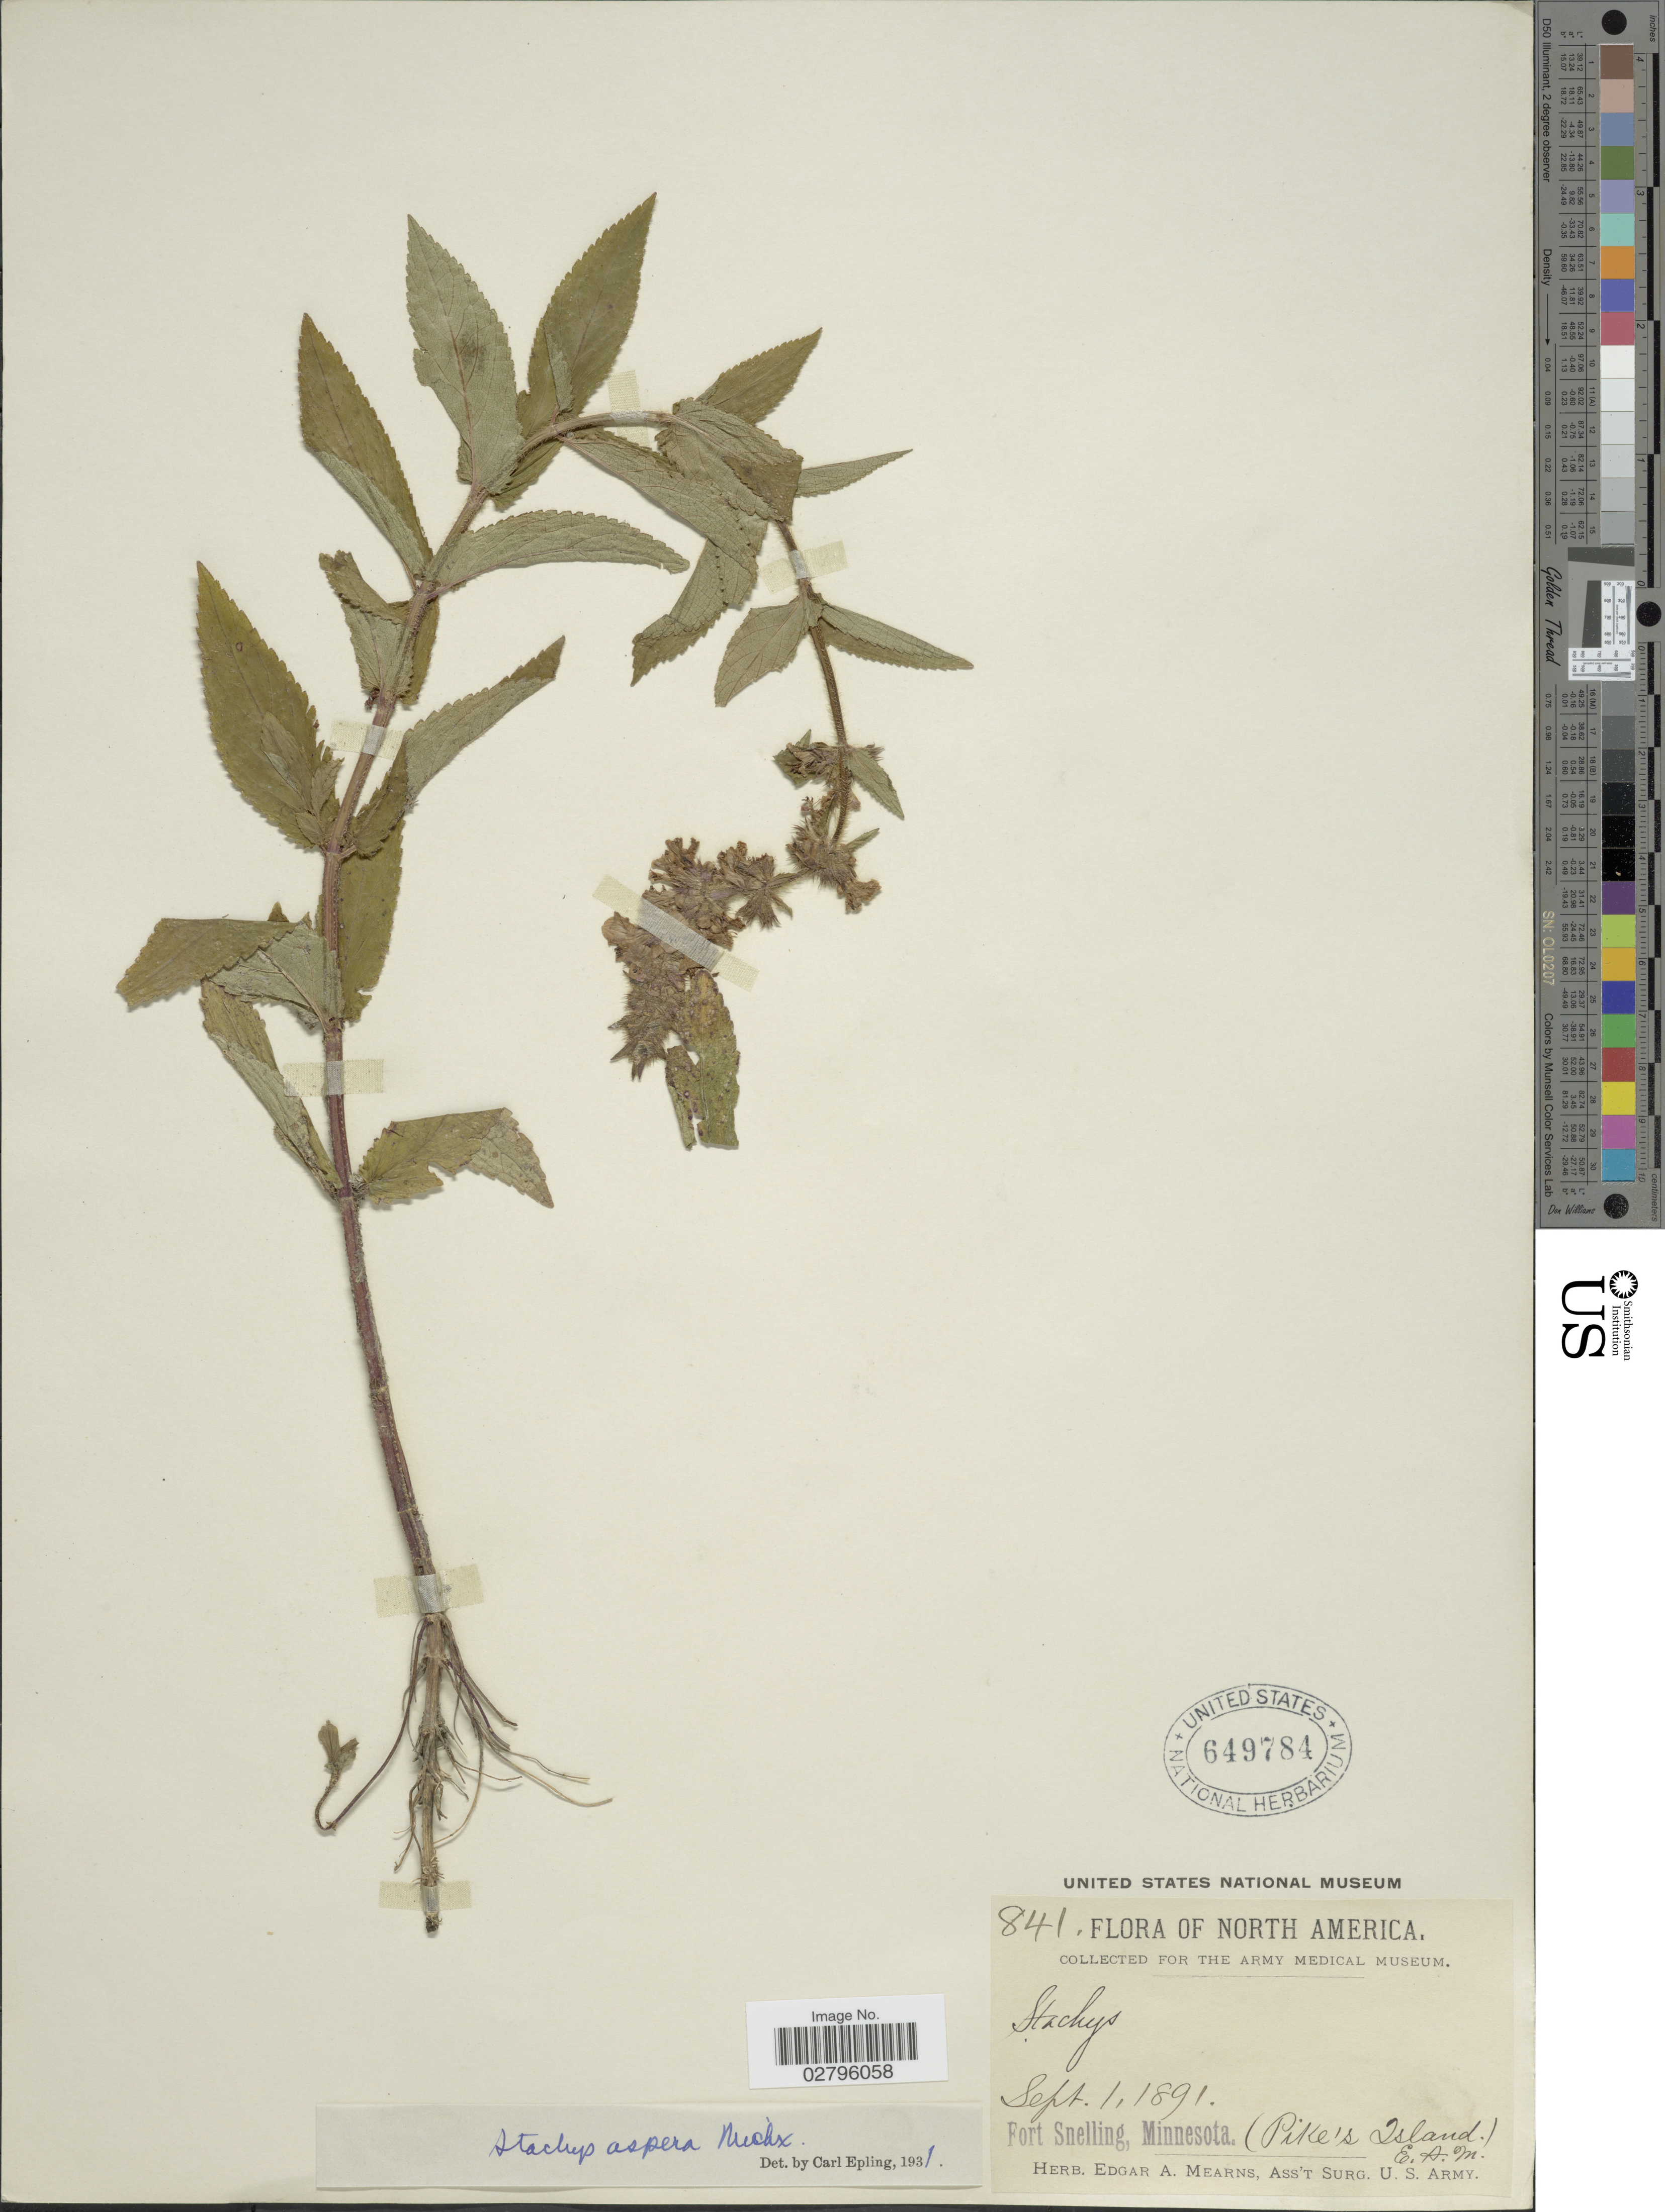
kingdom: Plantae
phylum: Tracheophyta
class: Magnoliopsida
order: Lamiales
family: Lamiaceae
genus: Stachys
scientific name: Stachys aspera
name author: Michx.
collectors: E. A. Mearns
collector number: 841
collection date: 1891-09-01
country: United States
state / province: Minnesota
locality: Fort Snelling (Pike's Island).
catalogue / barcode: US 649784